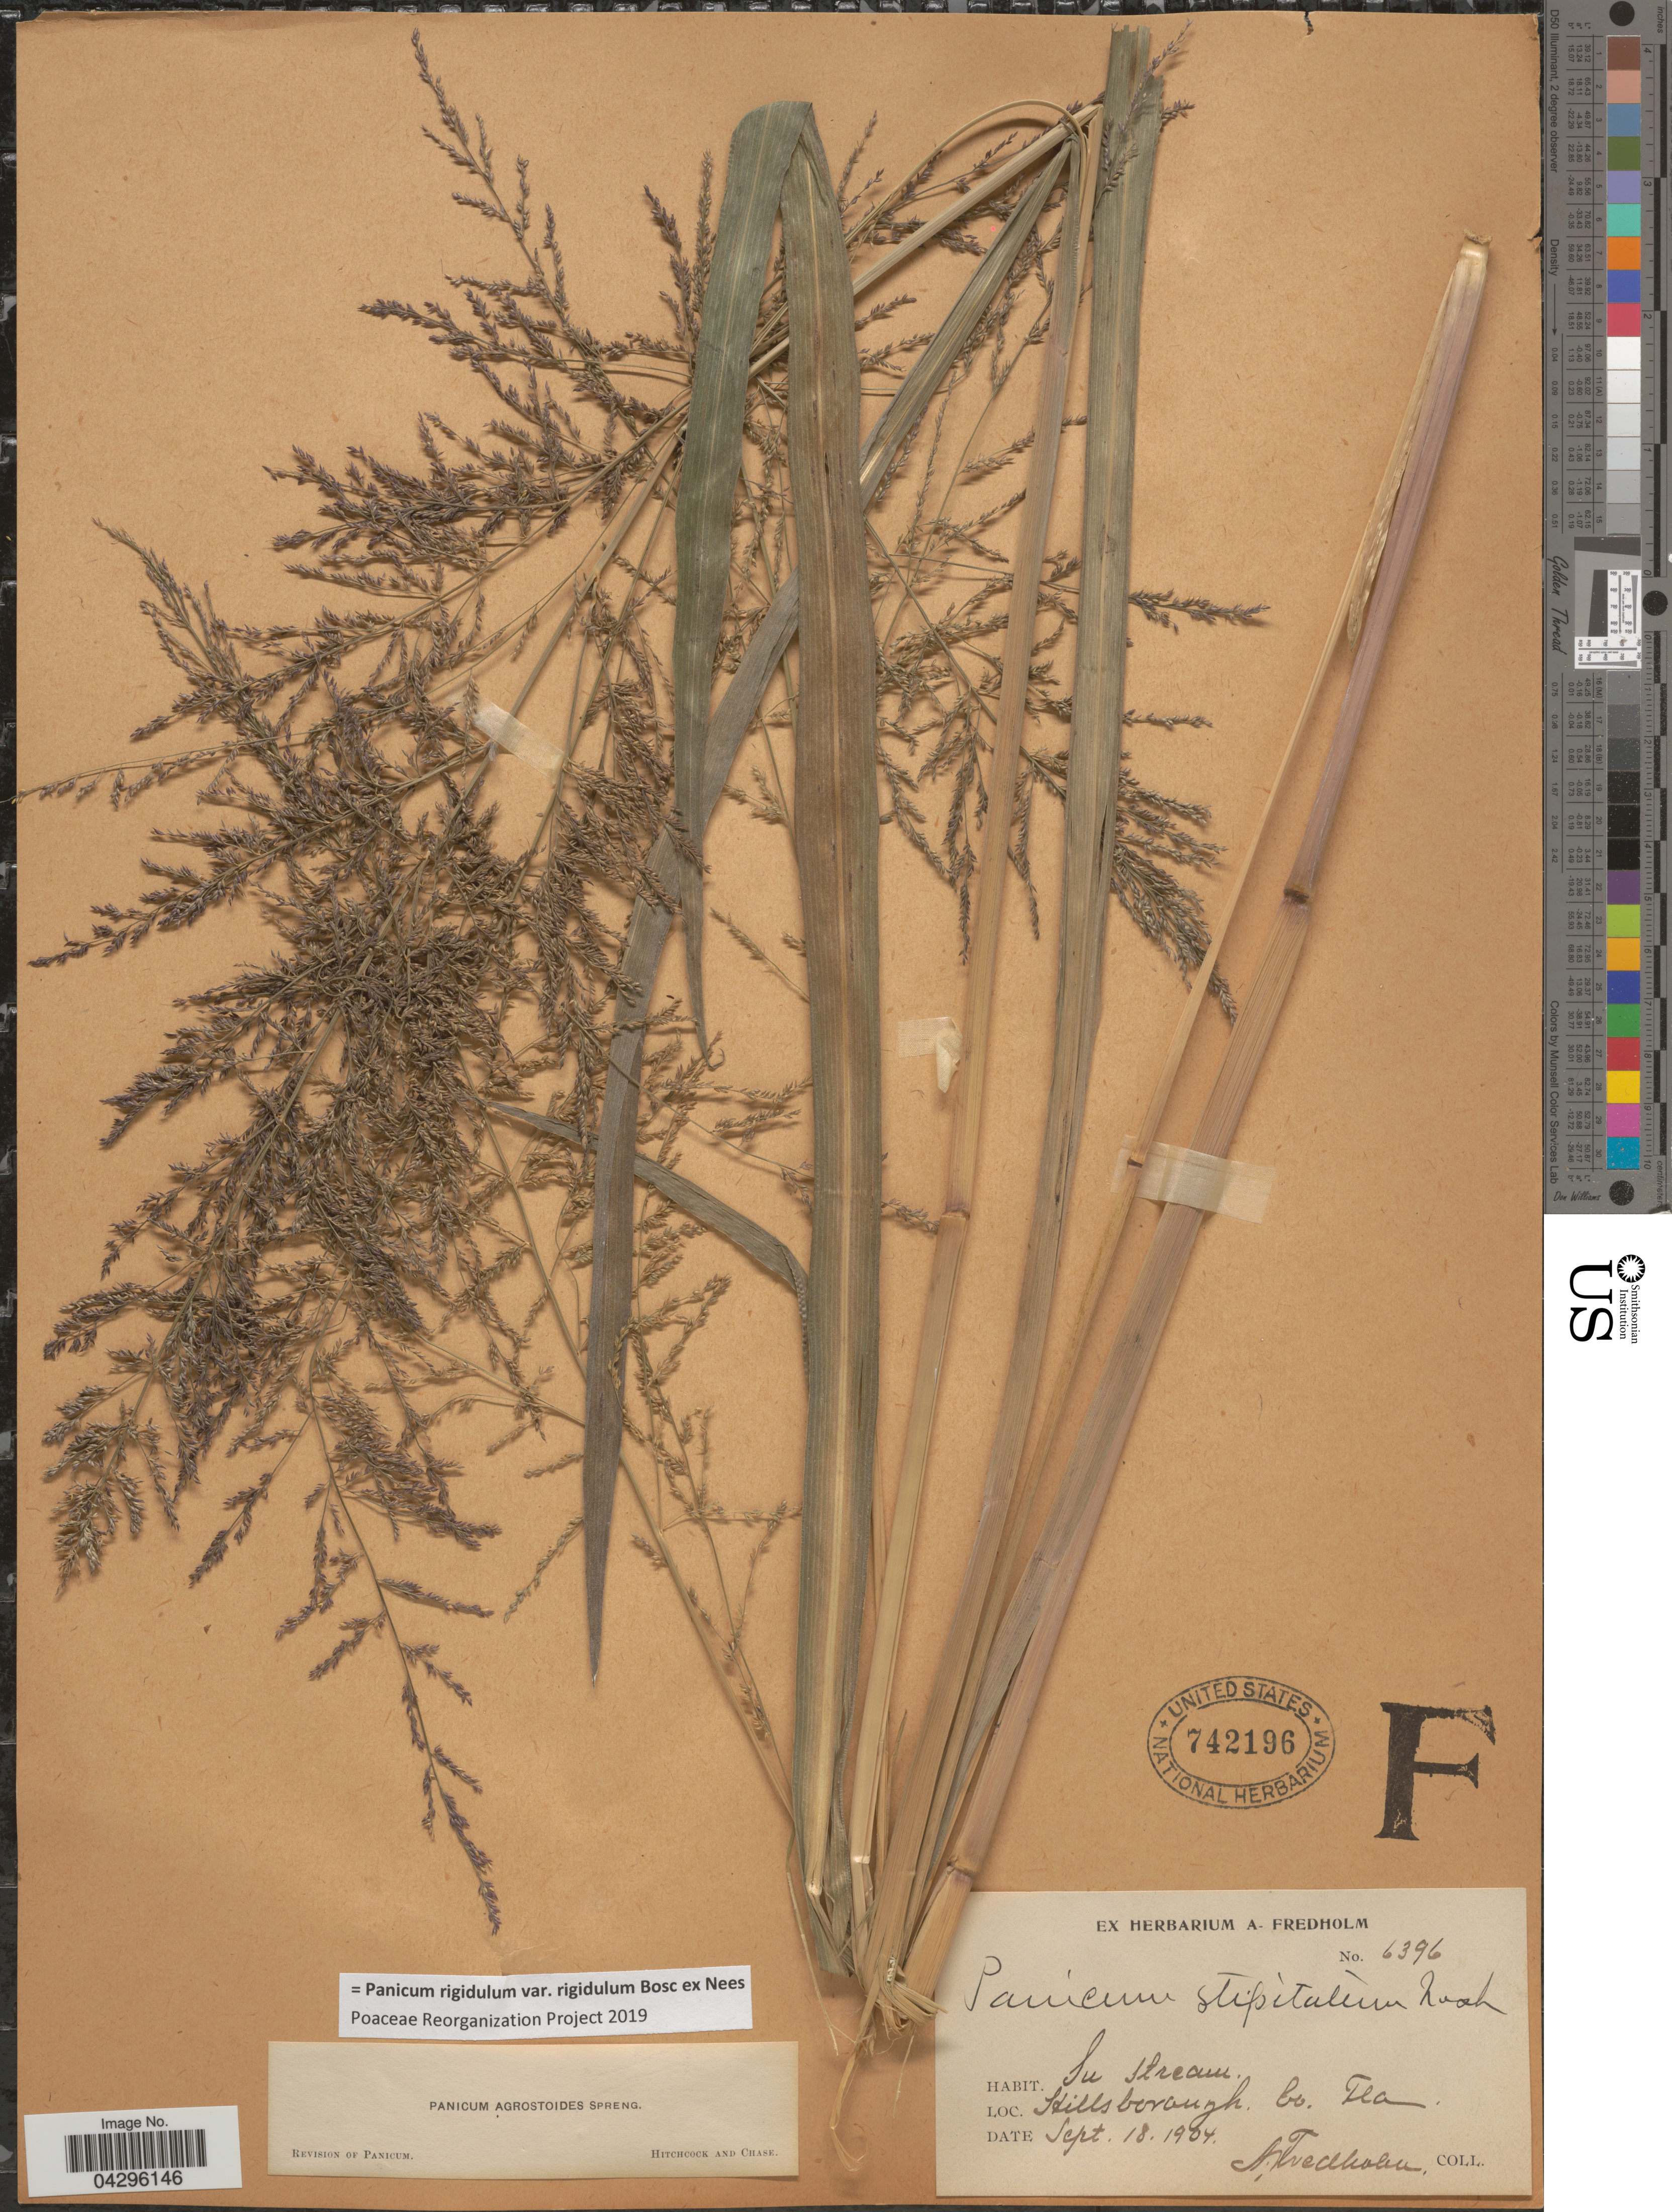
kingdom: Plantae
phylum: Tracheophyta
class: Liliopsida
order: Poales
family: Poaceae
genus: Panicum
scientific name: Panicum rigidulum var. rigidulum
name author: Bosc ex Nees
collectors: A. Fredholm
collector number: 6396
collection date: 1904-09-18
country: United States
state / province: Florida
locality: Hillsborough Co.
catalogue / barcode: US 742196